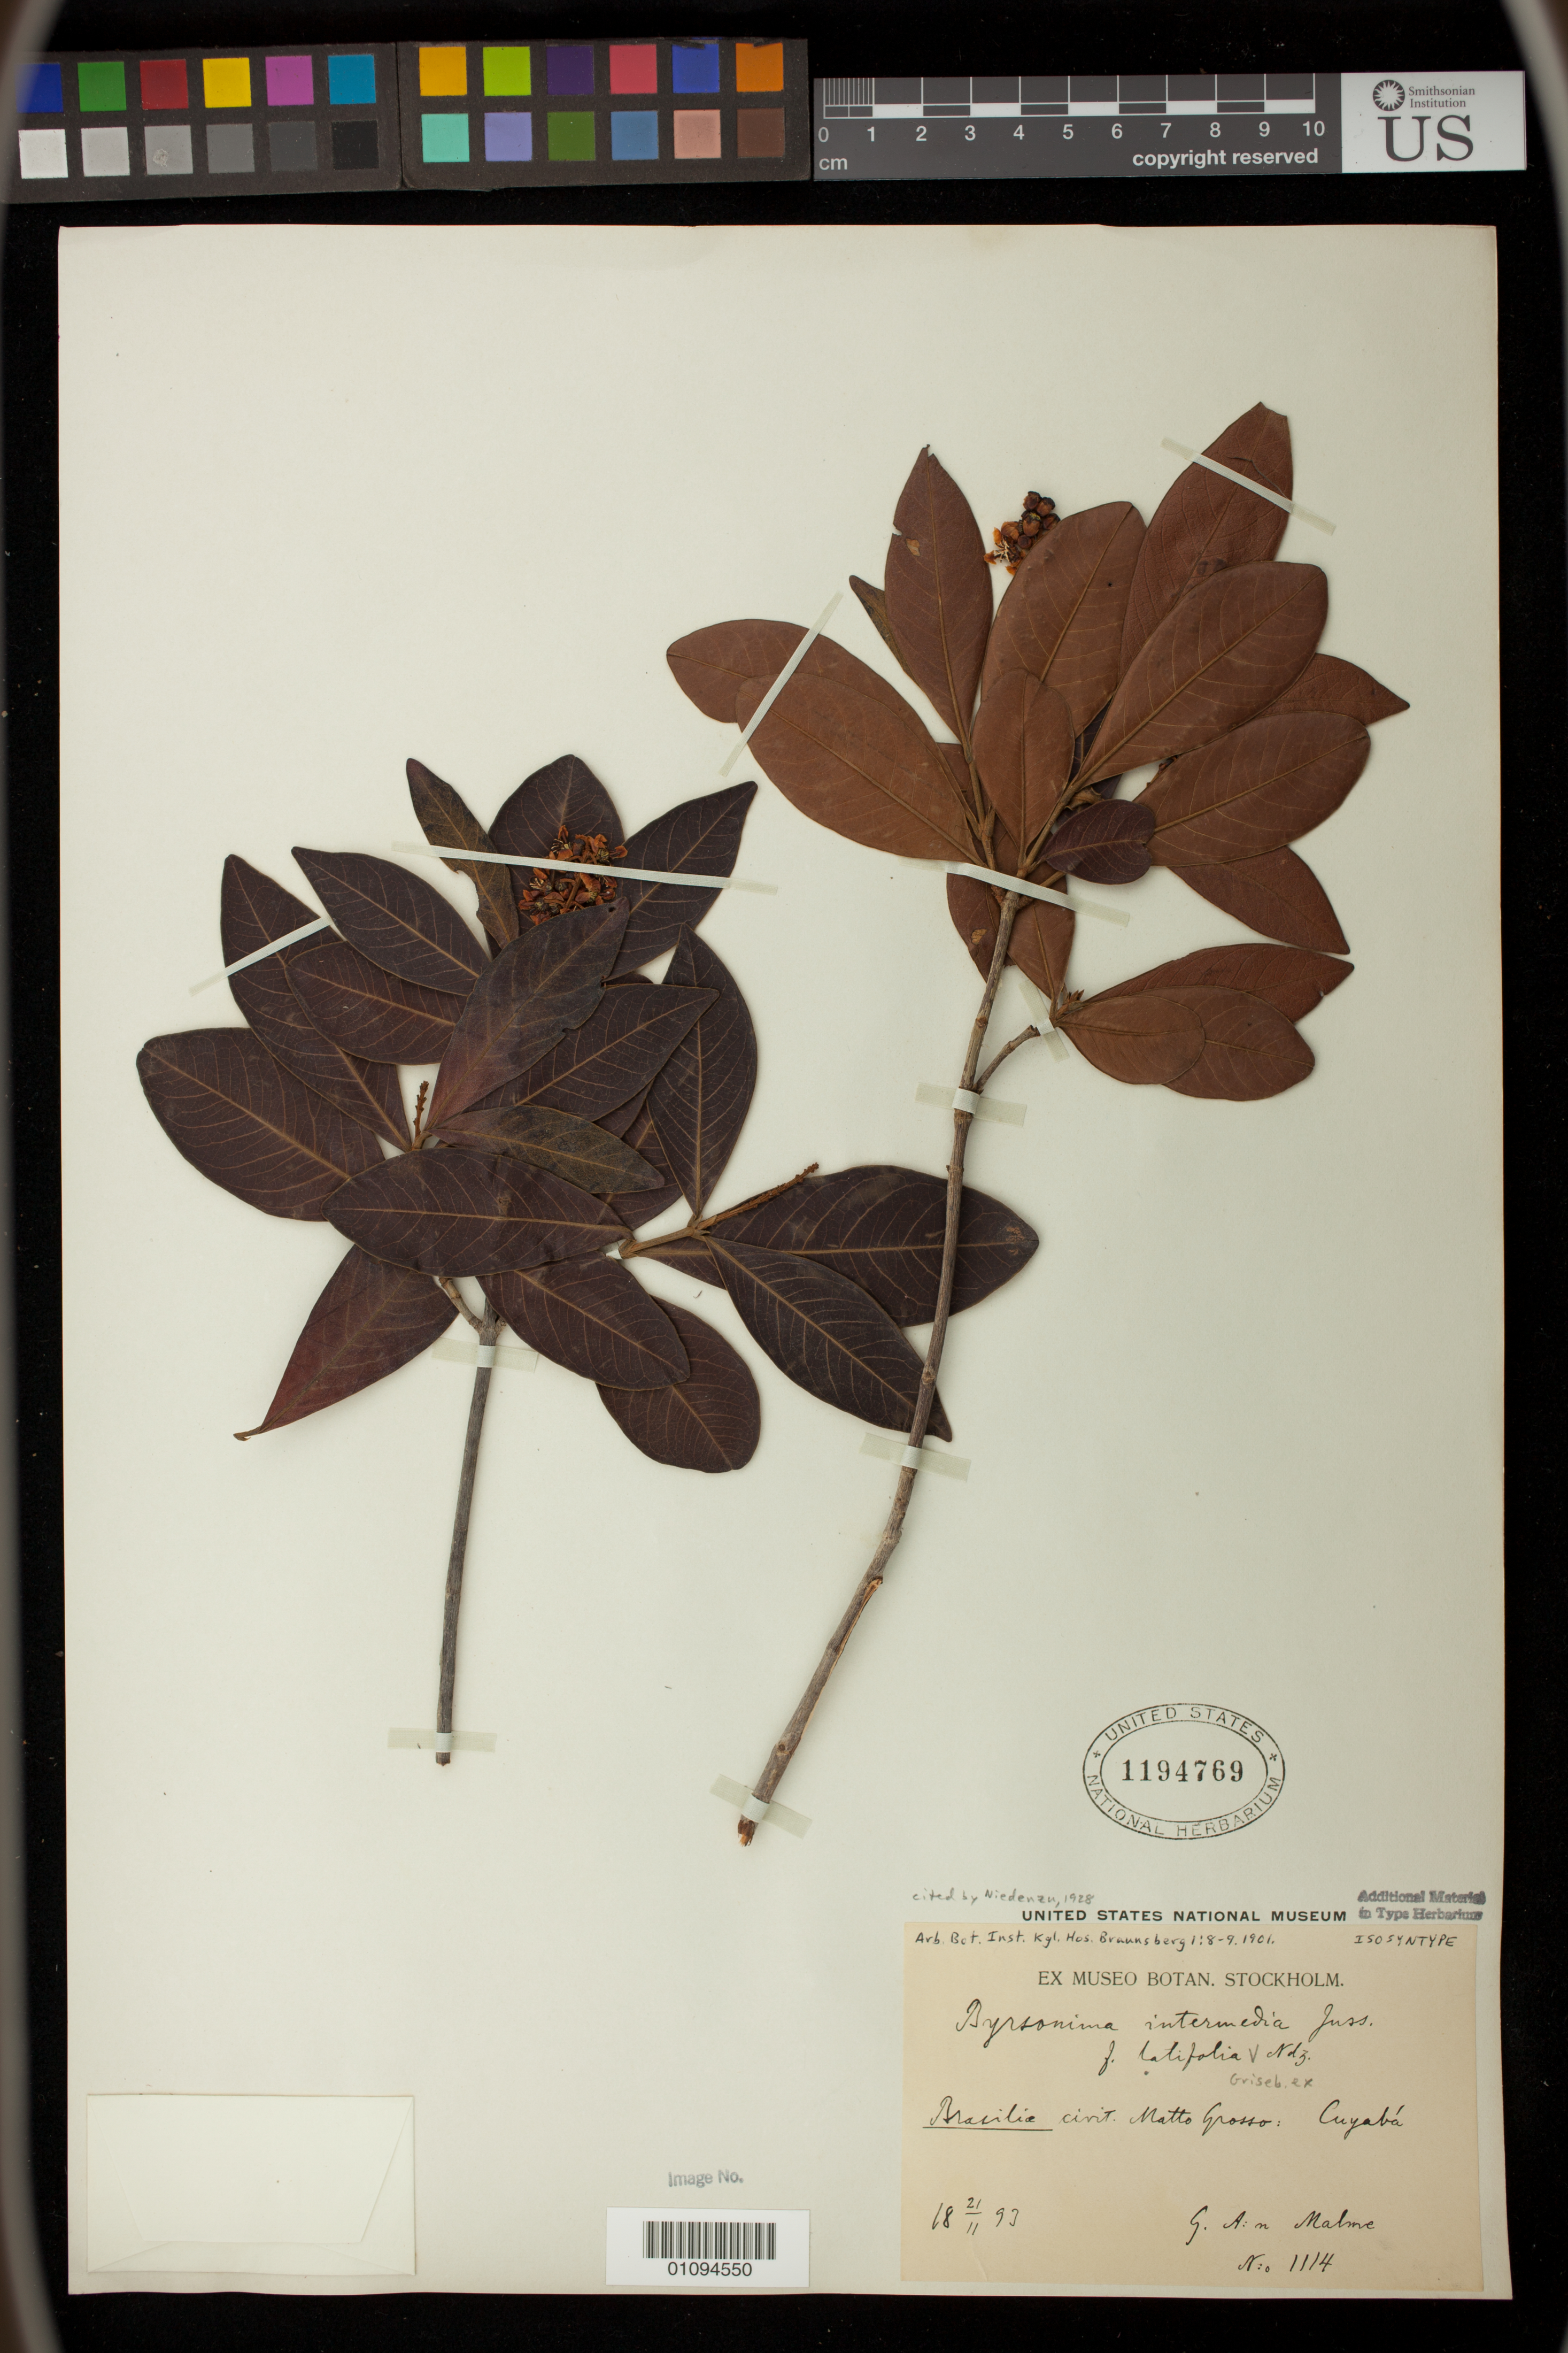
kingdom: Plantae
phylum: Tracheophyta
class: Magnoliopsida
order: Malpighiales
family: Malpighiaceae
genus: Byrsonima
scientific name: Byrsonima intermedia f. latifolia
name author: Griseb. ex Nied.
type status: Isosyntype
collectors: G. O. A. Malme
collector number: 1114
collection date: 1893-11-21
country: Brazil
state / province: Mato Grosso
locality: Civit. Matto Grosso: Cuyabá.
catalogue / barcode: US 1194769